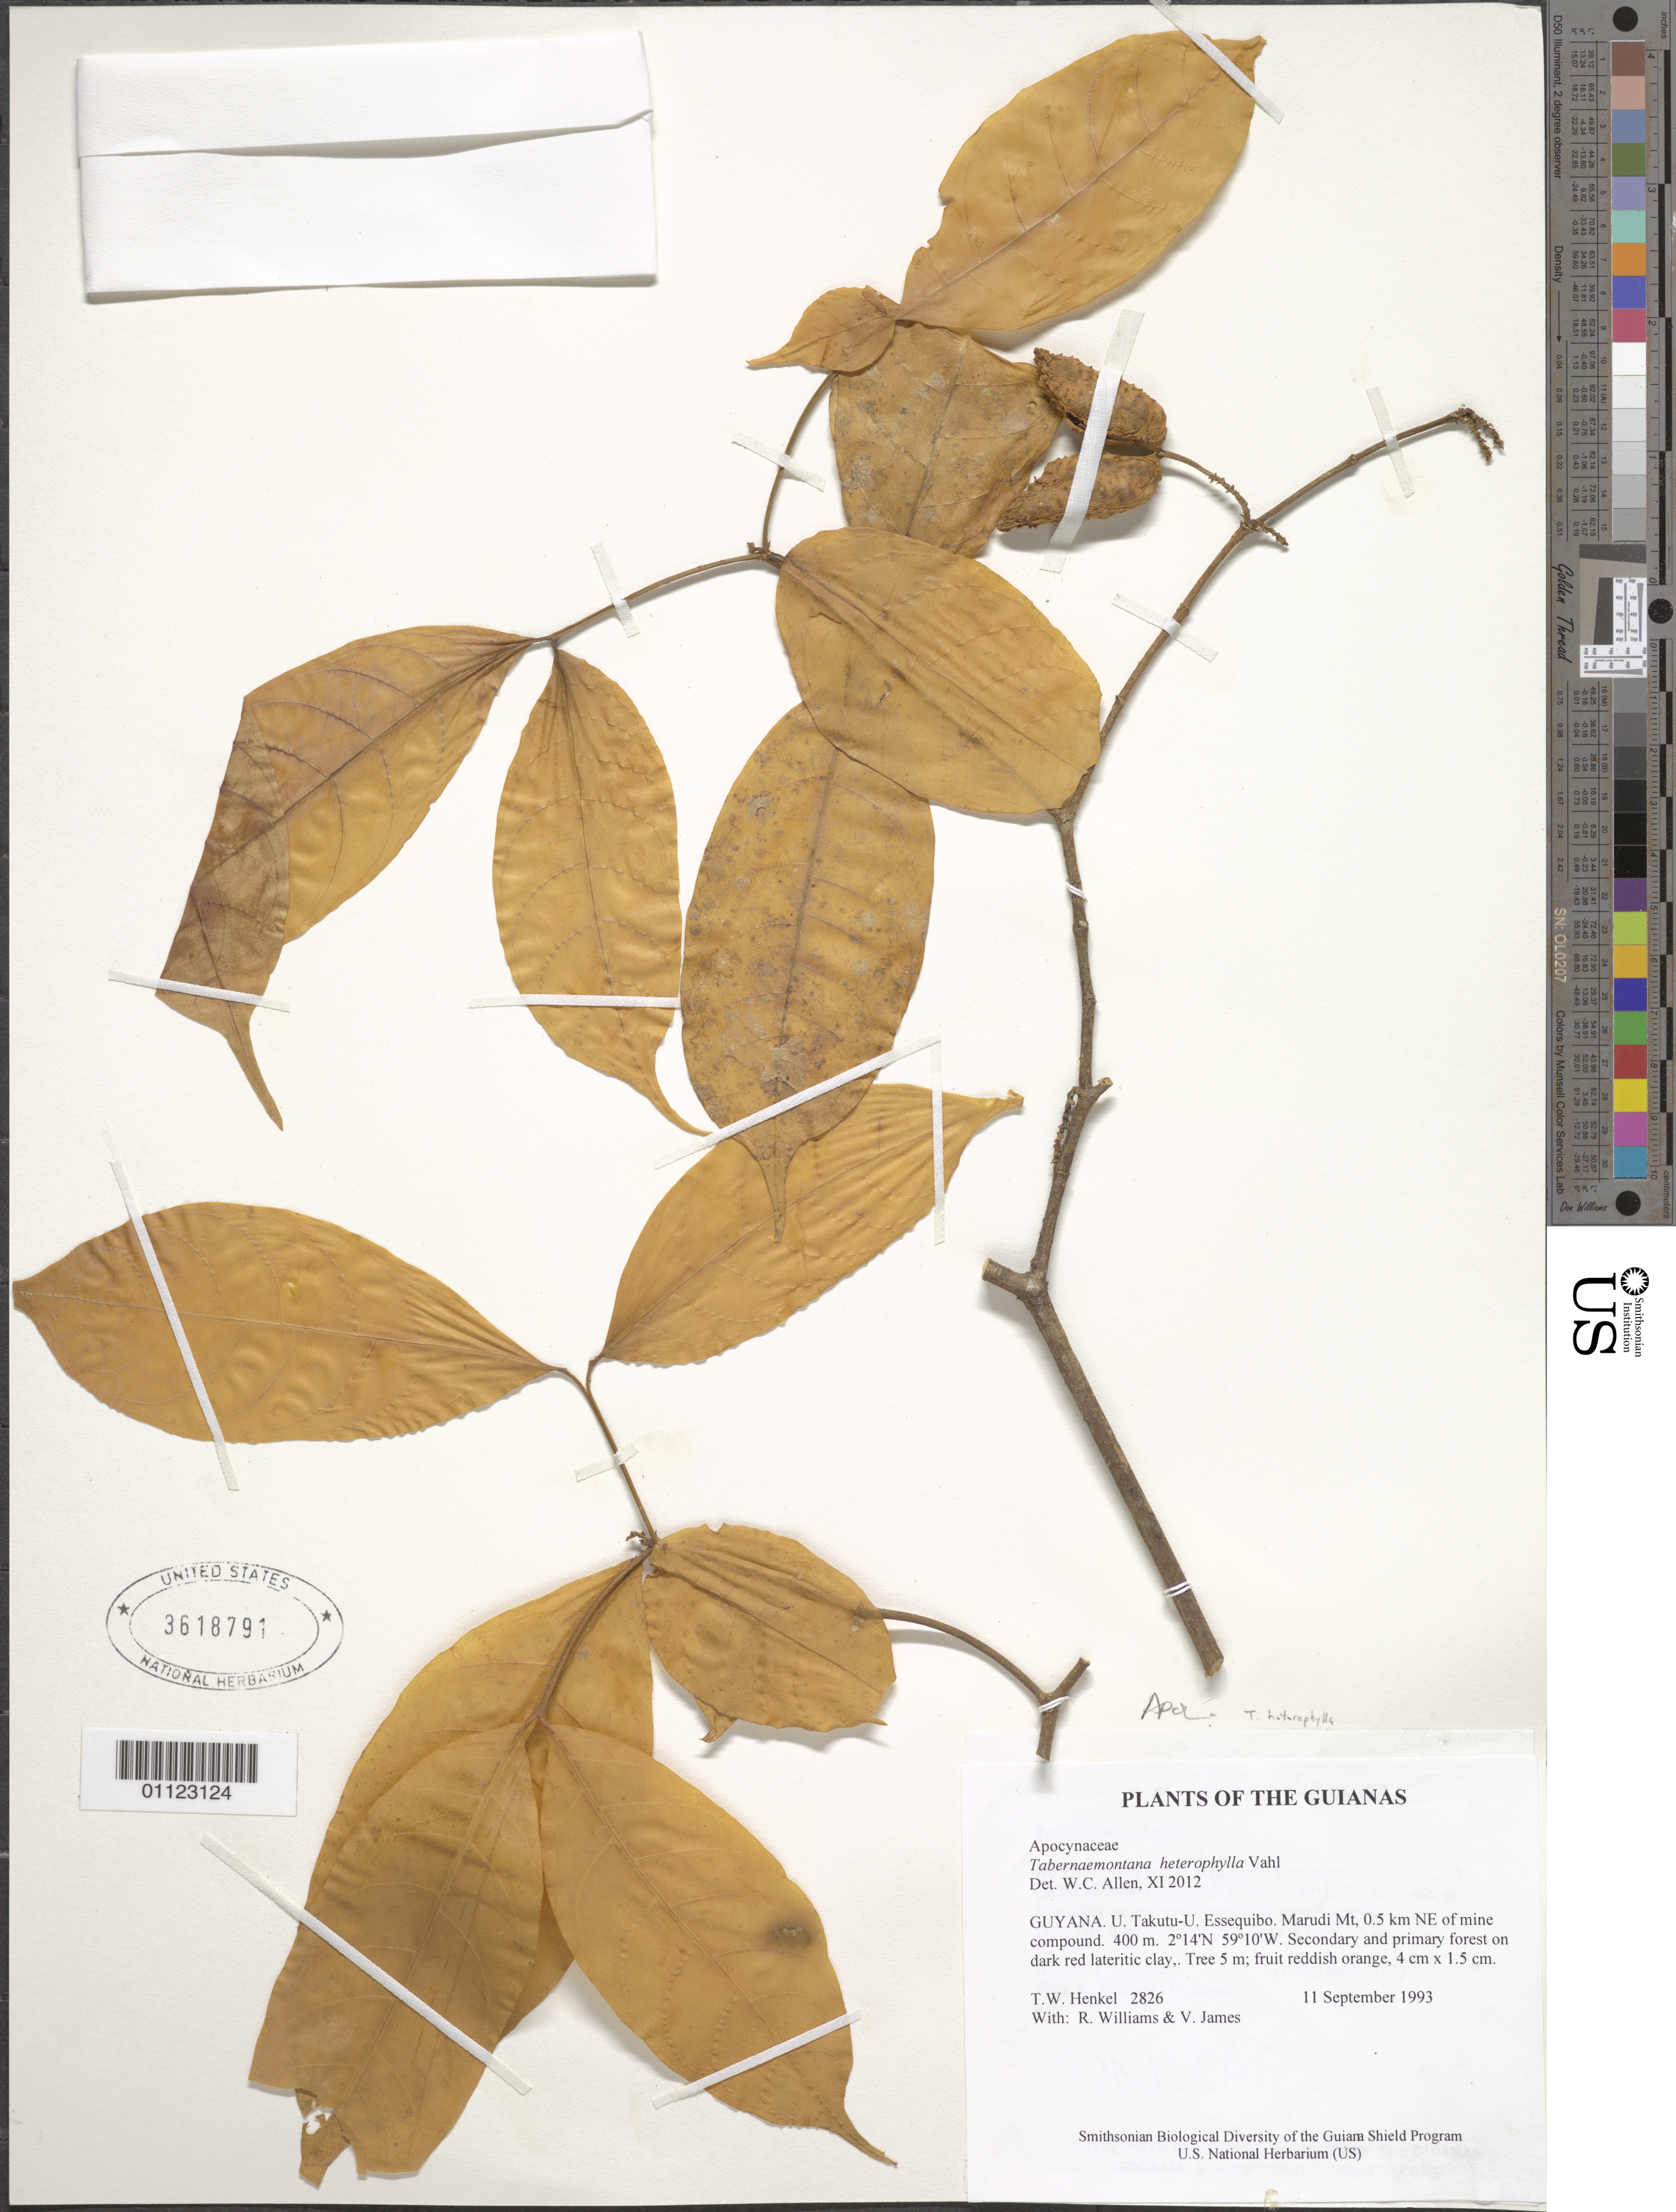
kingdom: Plantae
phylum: Tracheophyta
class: Magnoliopsida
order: Gentianales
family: Apocynaceae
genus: Tabernaemontana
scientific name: Tabernaemontana heterophylla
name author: Vahl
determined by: Allen, W. C., (UNITED STATES)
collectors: T. Henkel, R. Williams & V. James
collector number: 2826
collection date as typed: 11 September 1993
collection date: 1993-09-11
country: Guyana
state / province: U. Takutu-U. Essequibo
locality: Marudi Mt, 0.5 km NE of mine compound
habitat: Secondary and primary forest on dark red lateritic clay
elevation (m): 400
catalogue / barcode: US 3618791